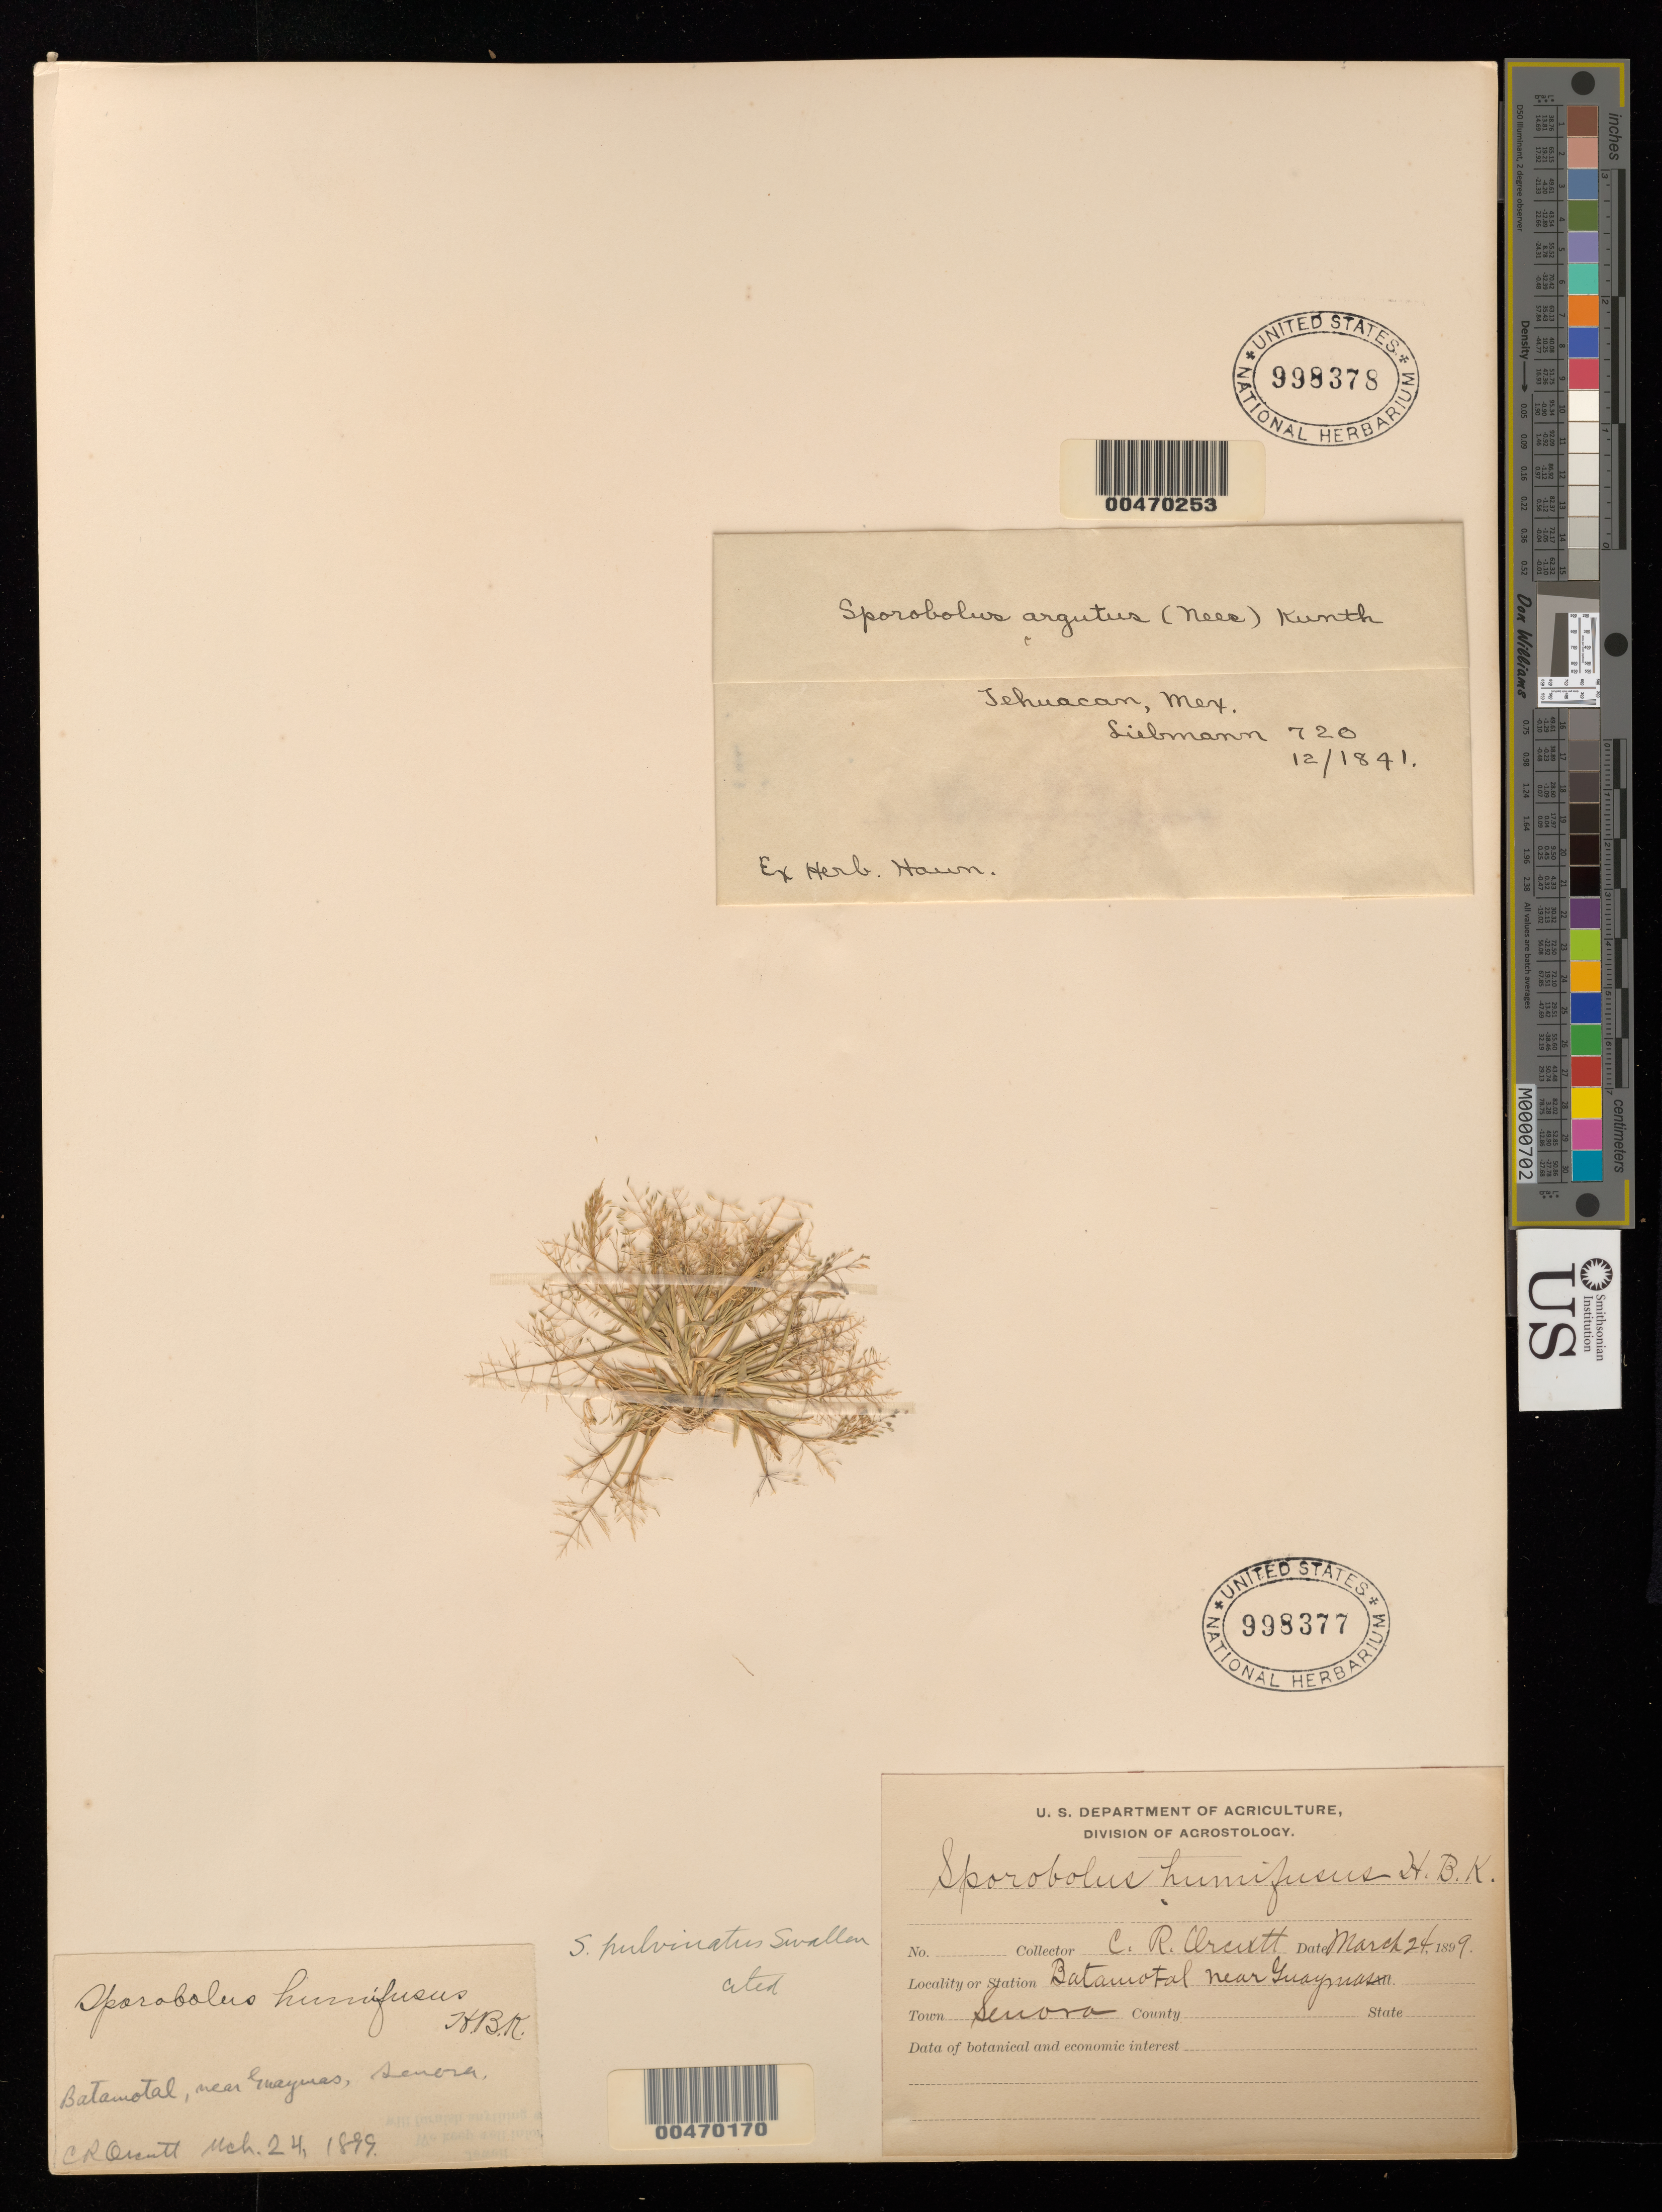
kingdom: Plantae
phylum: Tracheophyta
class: Liliopsida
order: Poales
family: Poaceae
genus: Sporobolus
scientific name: Sporobolus pyramidatus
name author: (Lam.) Hitchc.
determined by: Oritz, J. J.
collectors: C. R. Orcutt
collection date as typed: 24 Mar 1899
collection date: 1899-03-24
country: Mexico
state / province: Sonora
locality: Batamotal, near Guaymas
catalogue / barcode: US 998377